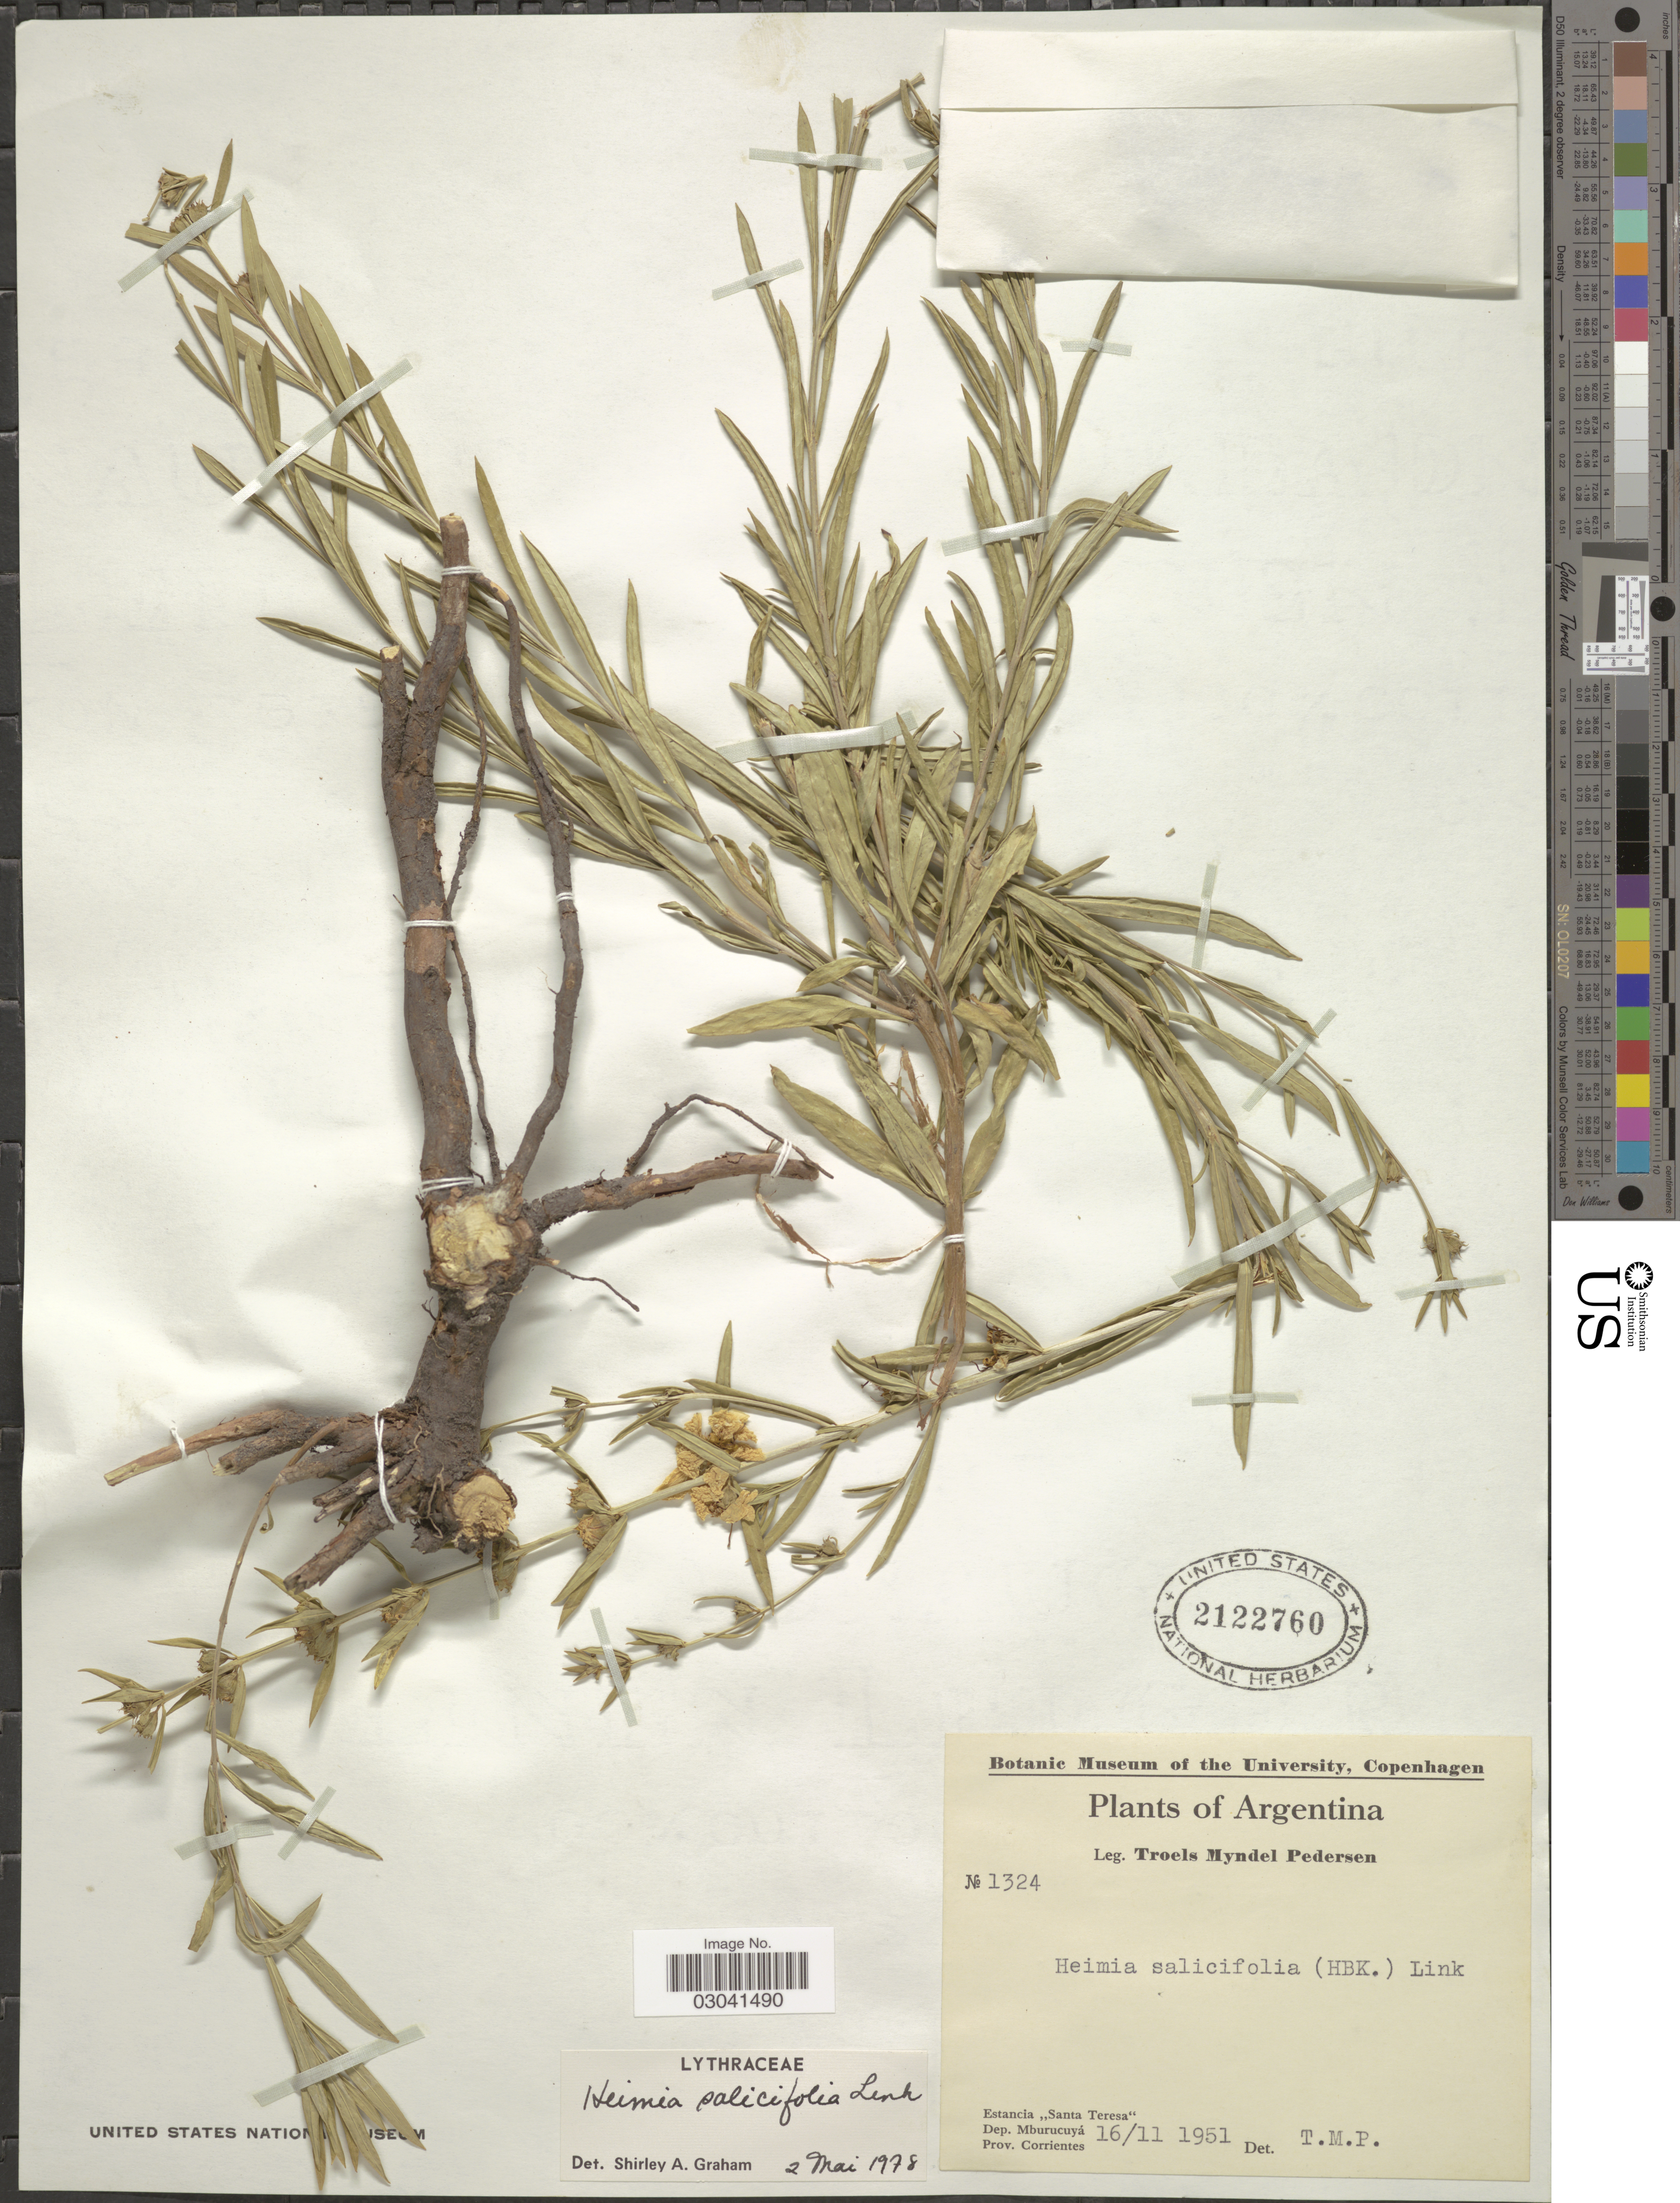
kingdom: Plantae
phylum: Tracheophyta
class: Magnoliopsida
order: Myrtales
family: Lythraceae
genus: Heimia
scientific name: Heimia salicifolia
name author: Link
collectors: T. Pederson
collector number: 1324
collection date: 1951-11-16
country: Argentina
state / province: Corrientes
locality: Estancia "Santa Teresa", Dep. Mburucuyá.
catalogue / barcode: US 2122760